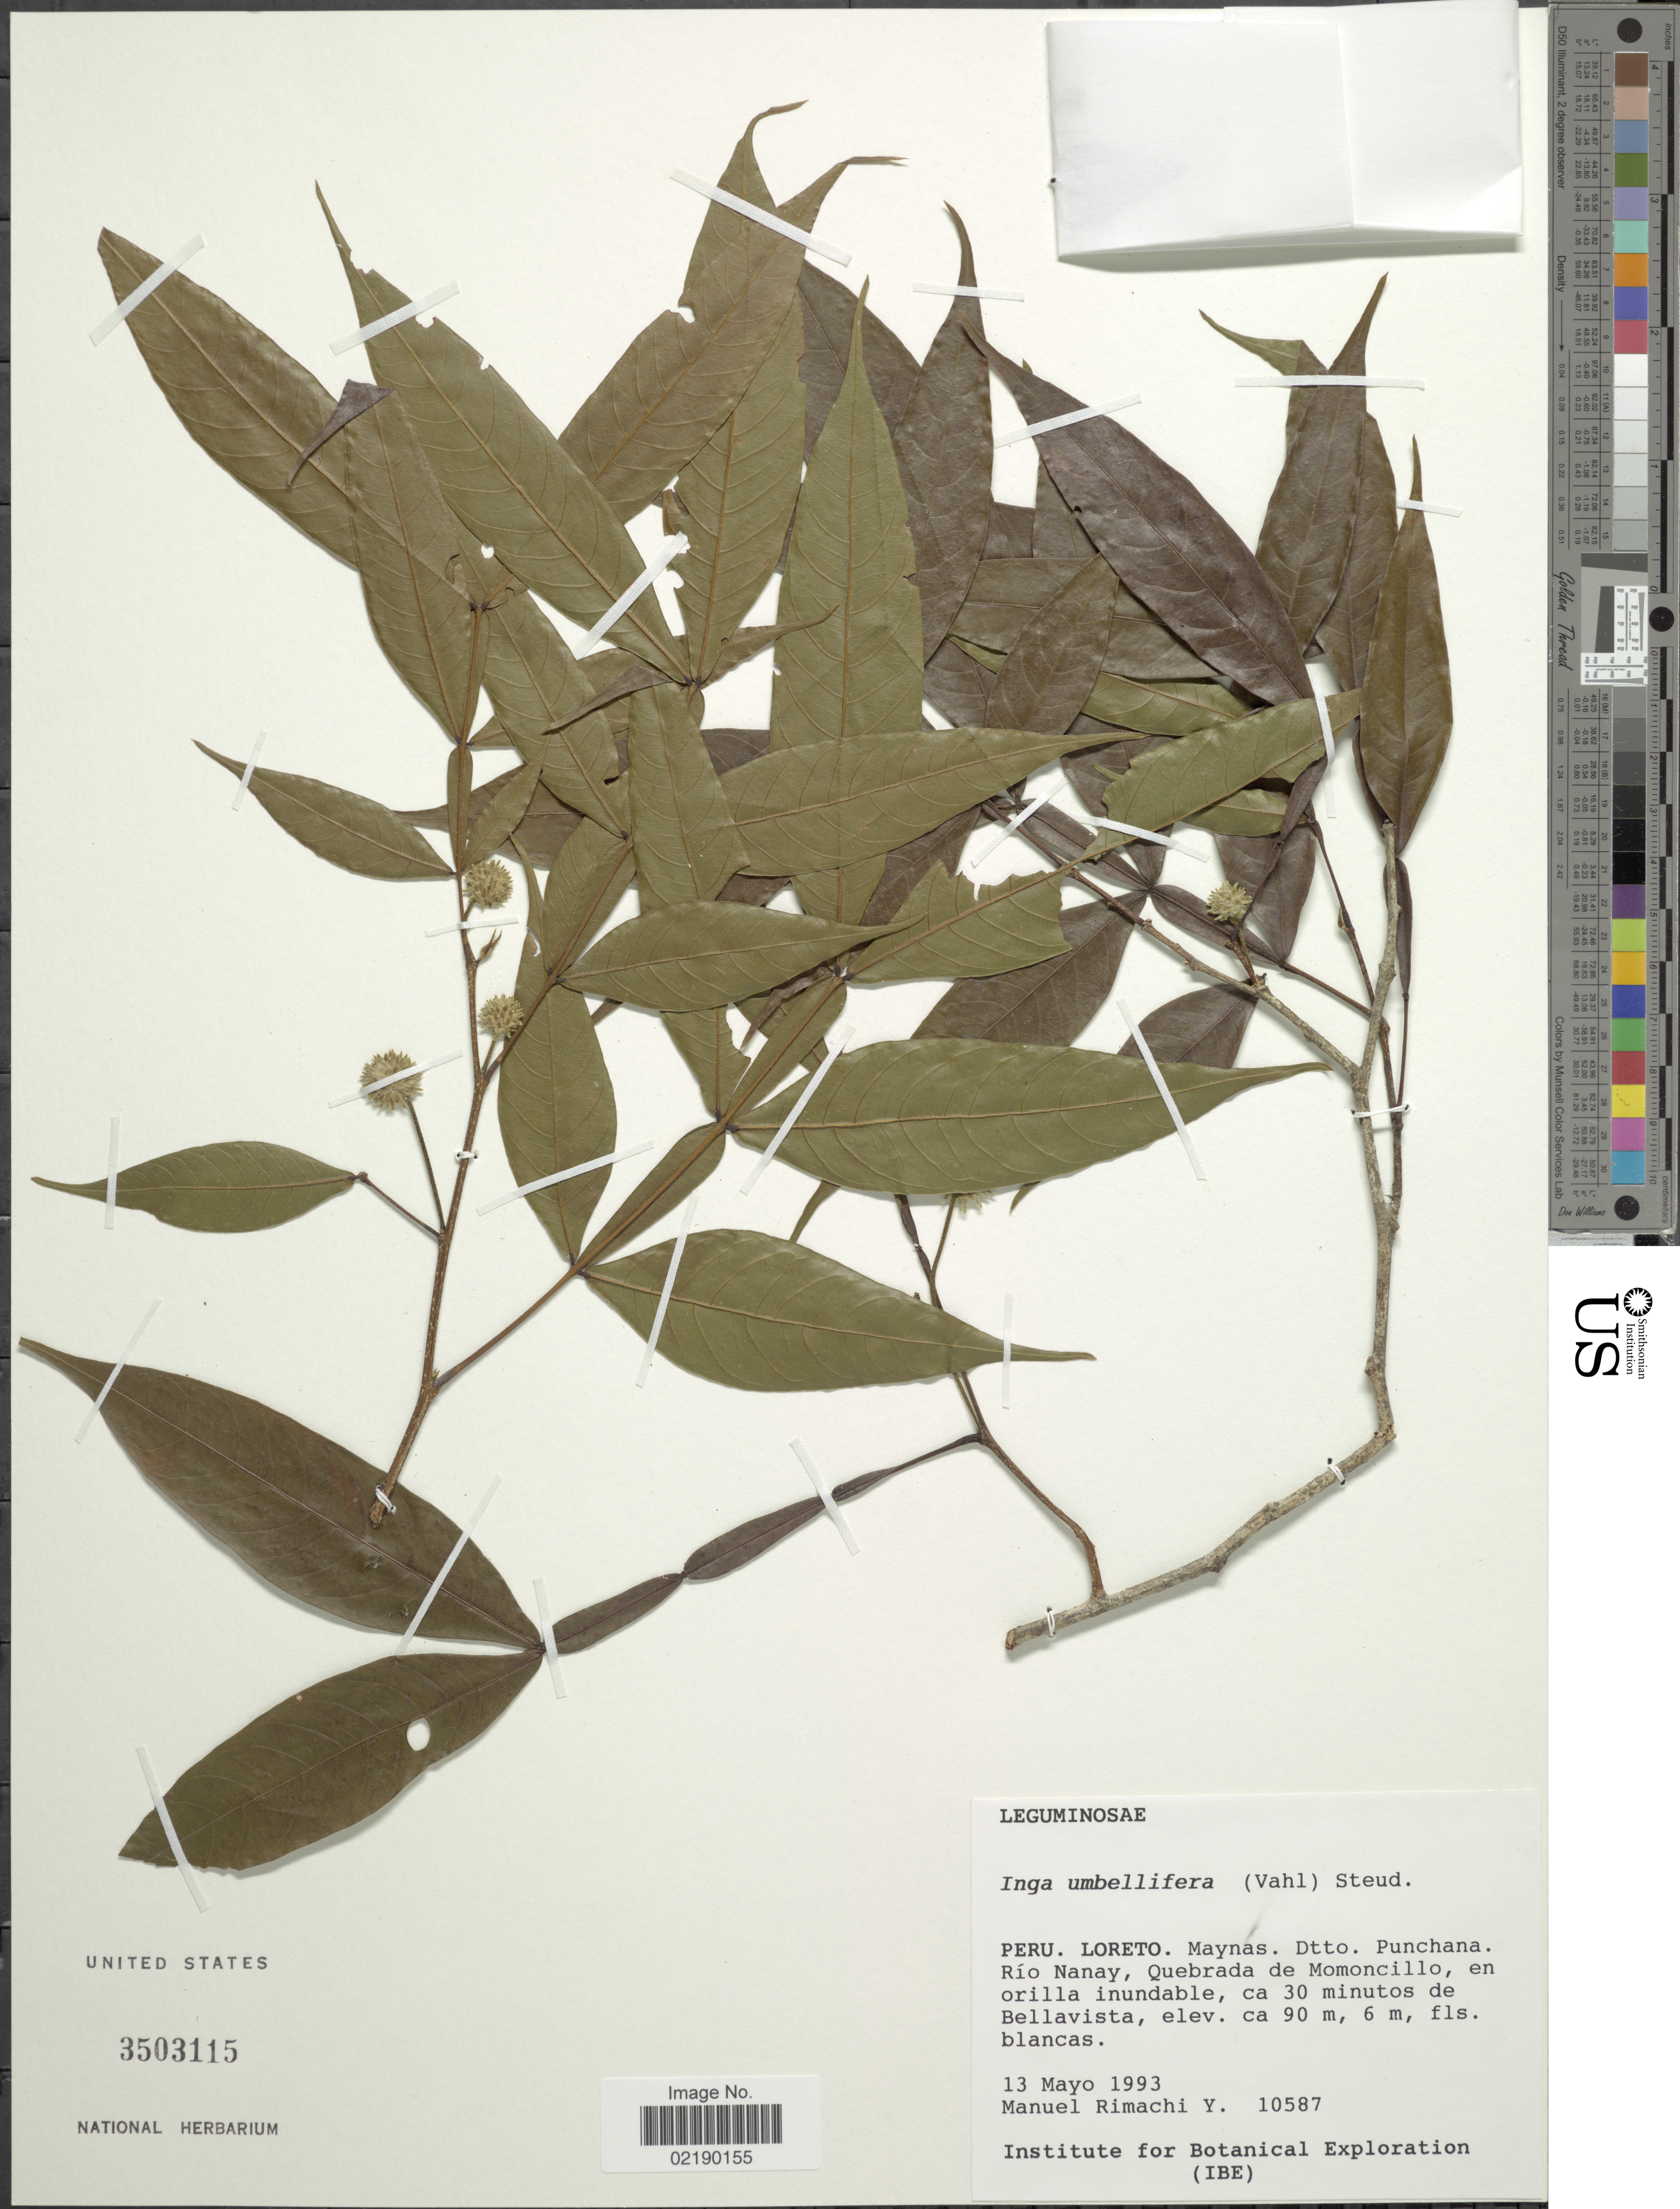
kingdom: Plantae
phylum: Tracheophyta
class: Magnoliopsida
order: Fabales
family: Fabaceae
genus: Inga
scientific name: Inga umbellifera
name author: (Vahl) Steud. ex DC.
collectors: M. Rimachi Y.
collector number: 10587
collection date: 1993-05-13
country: Peru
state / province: Loreto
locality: Maynas. Dtto. Punchana. Rio Nanay, Quebrada de Momoncillo, en orilla inundable, ca 30 minutos de Bellavista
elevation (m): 90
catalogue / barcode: US 3503115